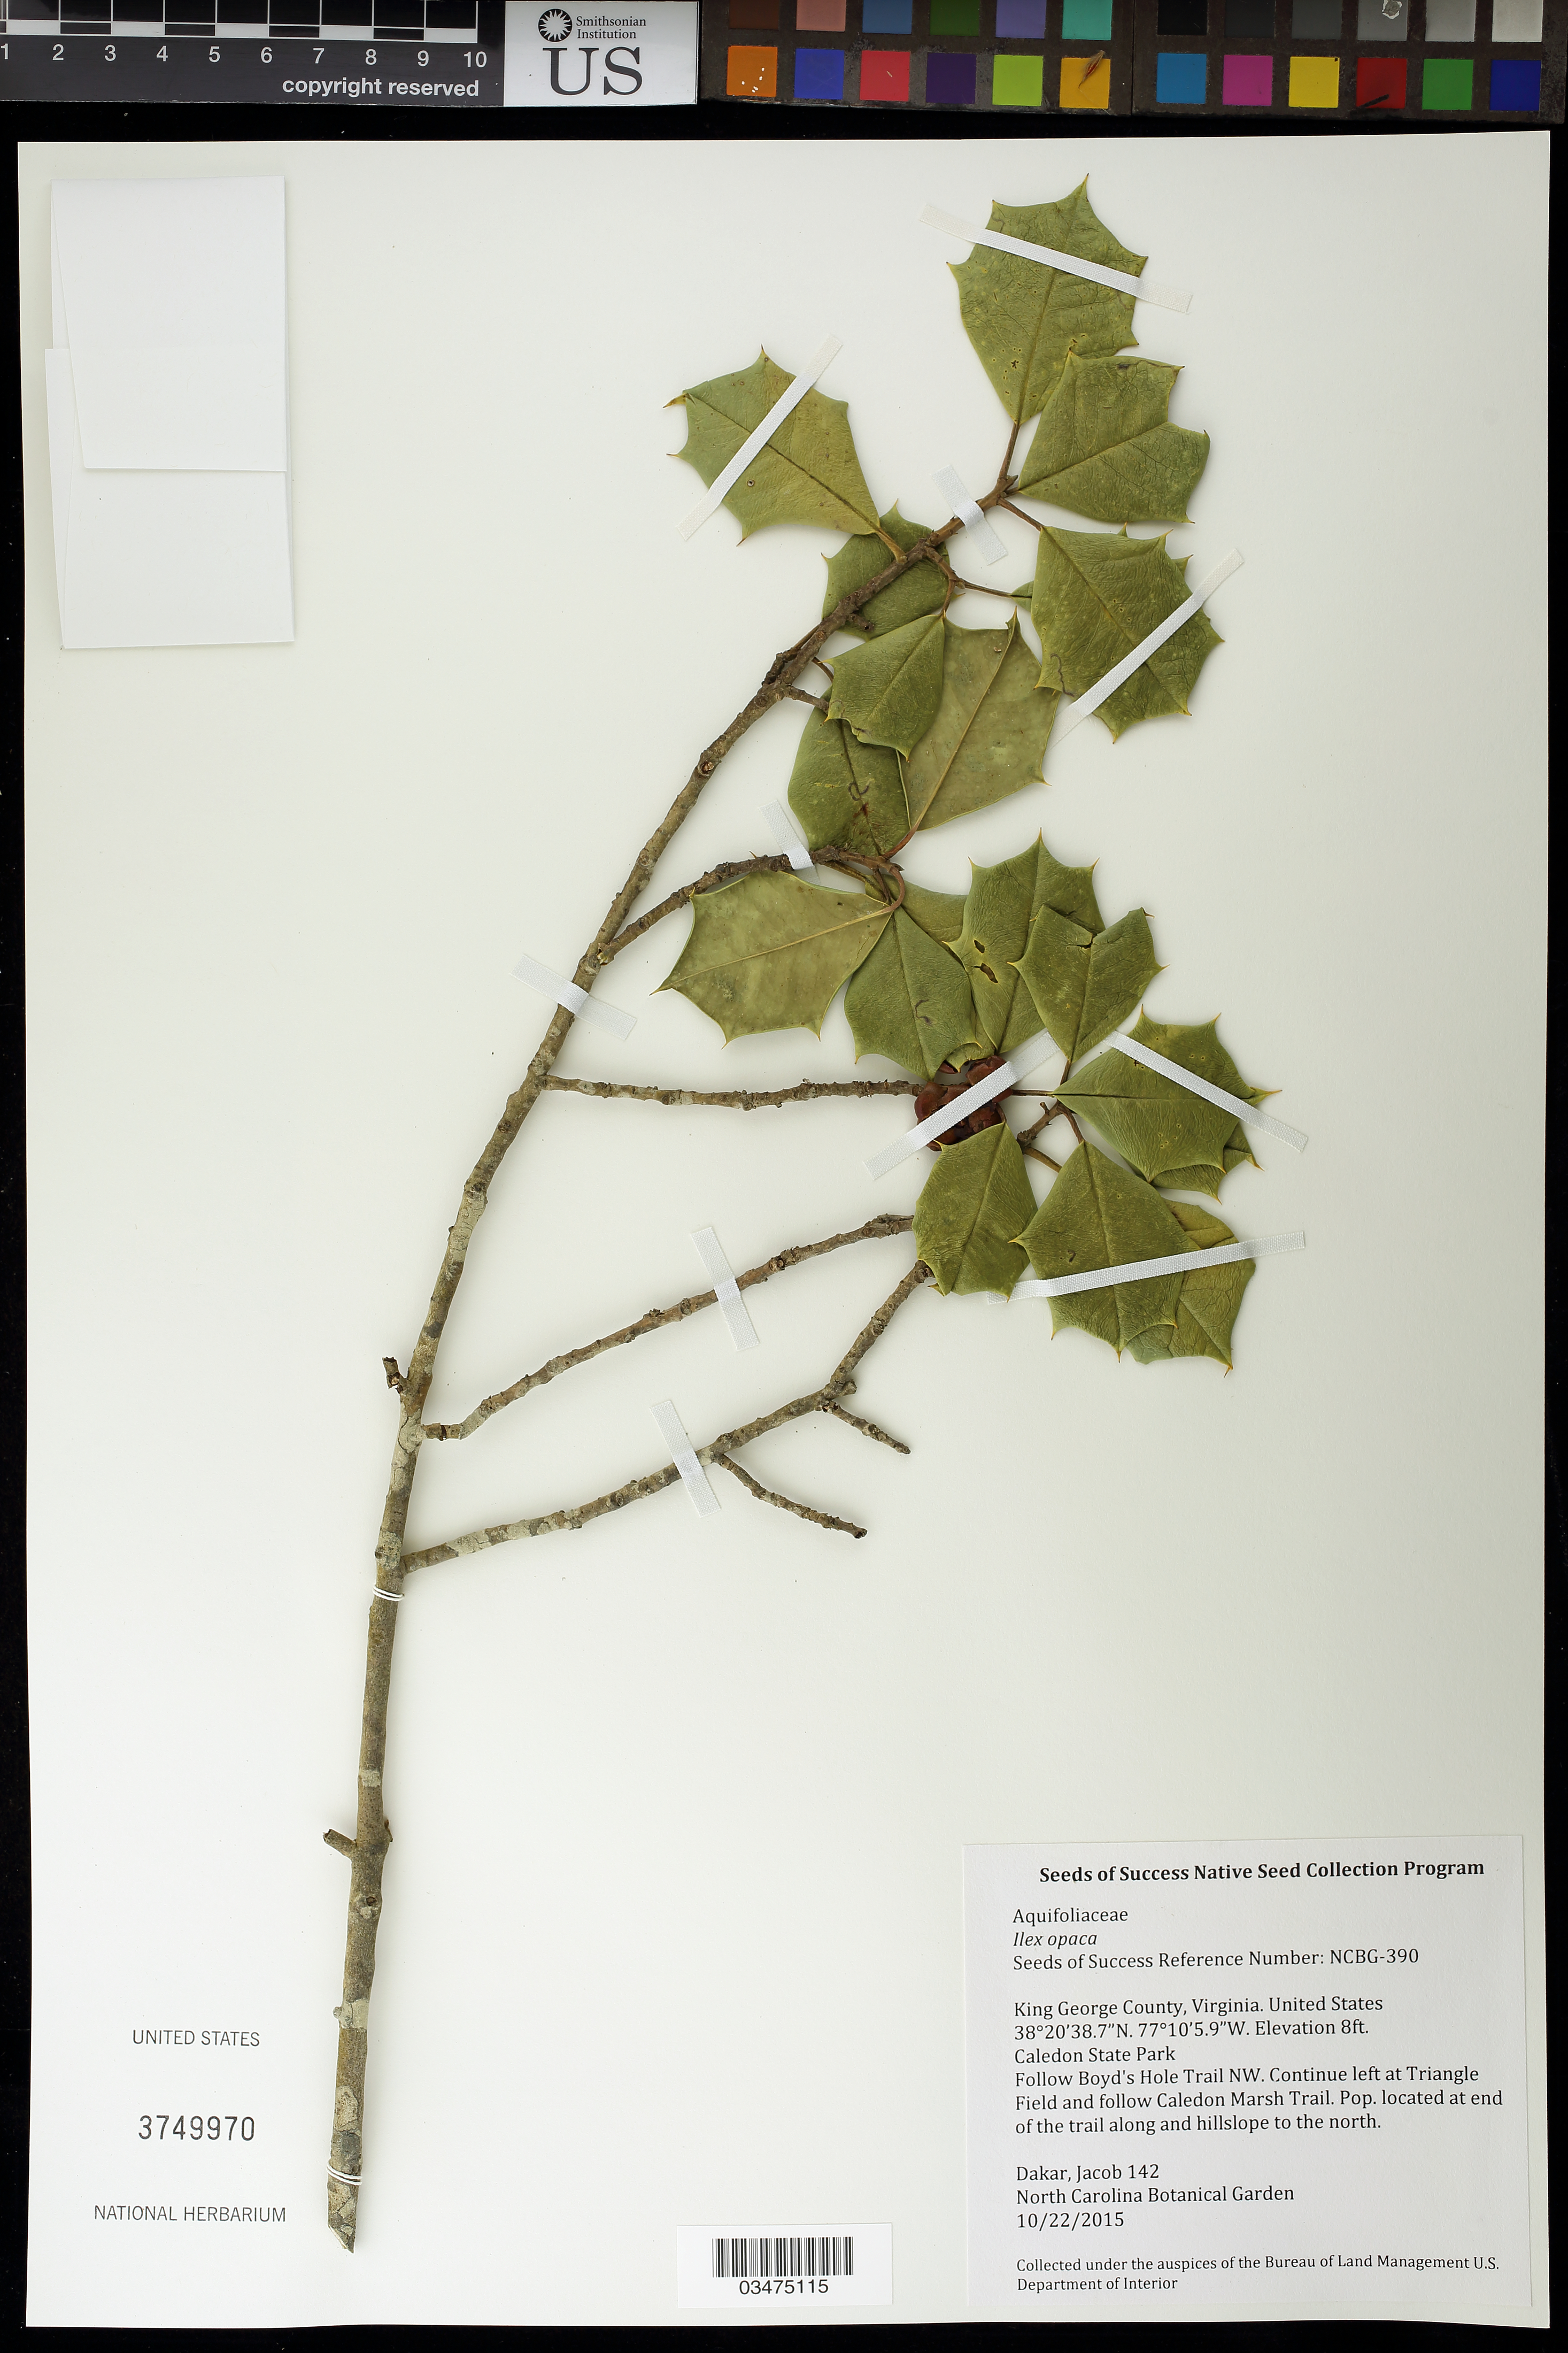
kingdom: Plantae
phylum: Tracheophyta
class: Magnoliopsida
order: Aquifoliales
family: Aquifoliaceae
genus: Ilex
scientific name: Ilex opaca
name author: Aiton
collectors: J. Dakar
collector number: NCBG-390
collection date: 2015-10-22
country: United States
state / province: Virginia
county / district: King George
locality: Caledon State Park, Caledon Marsh Trail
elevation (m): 2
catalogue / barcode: US 3749970